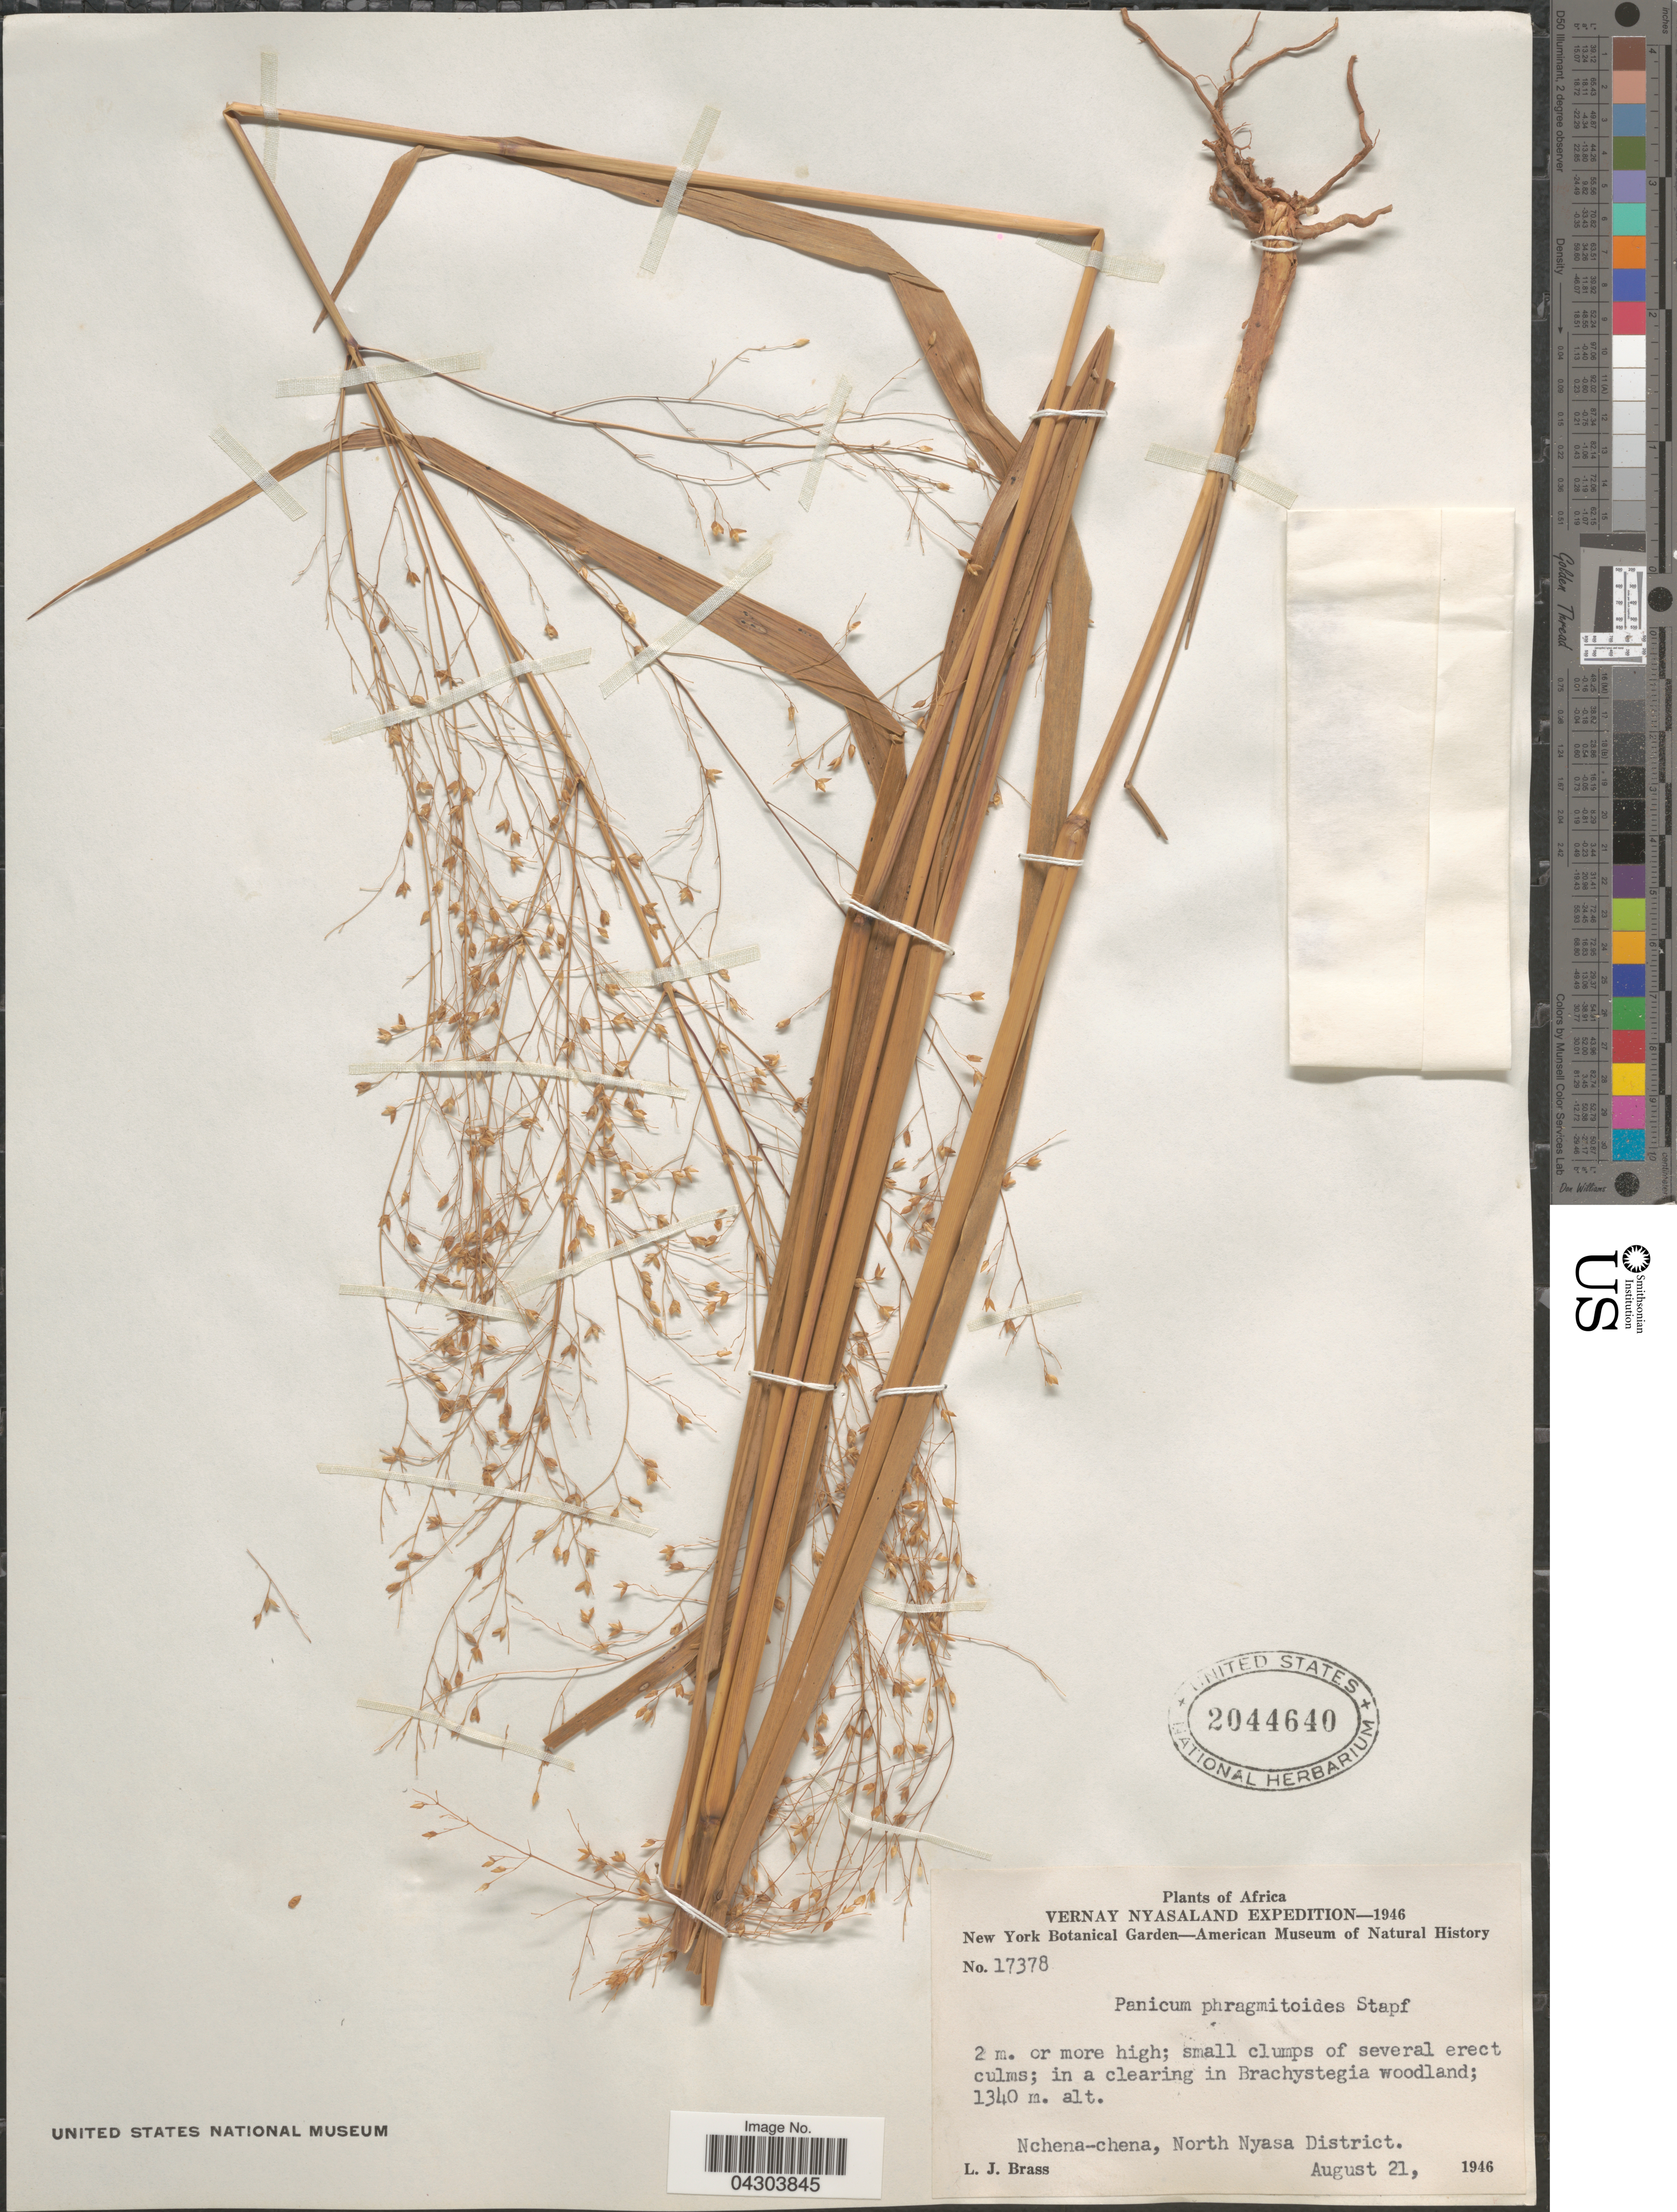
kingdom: Plantae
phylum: Tracheophyta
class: Liliopsida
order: Poales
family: Poaceae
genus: Panicum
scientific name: Panicum phragmitoides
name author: Stapf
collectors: L. J. Brass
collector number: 17378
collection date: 1946-08-21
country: Malawi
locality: Africa. Vernay Nyasaland Expedition-1946. Nchena-chena, North Nyasa District.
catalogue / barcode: US 2044640